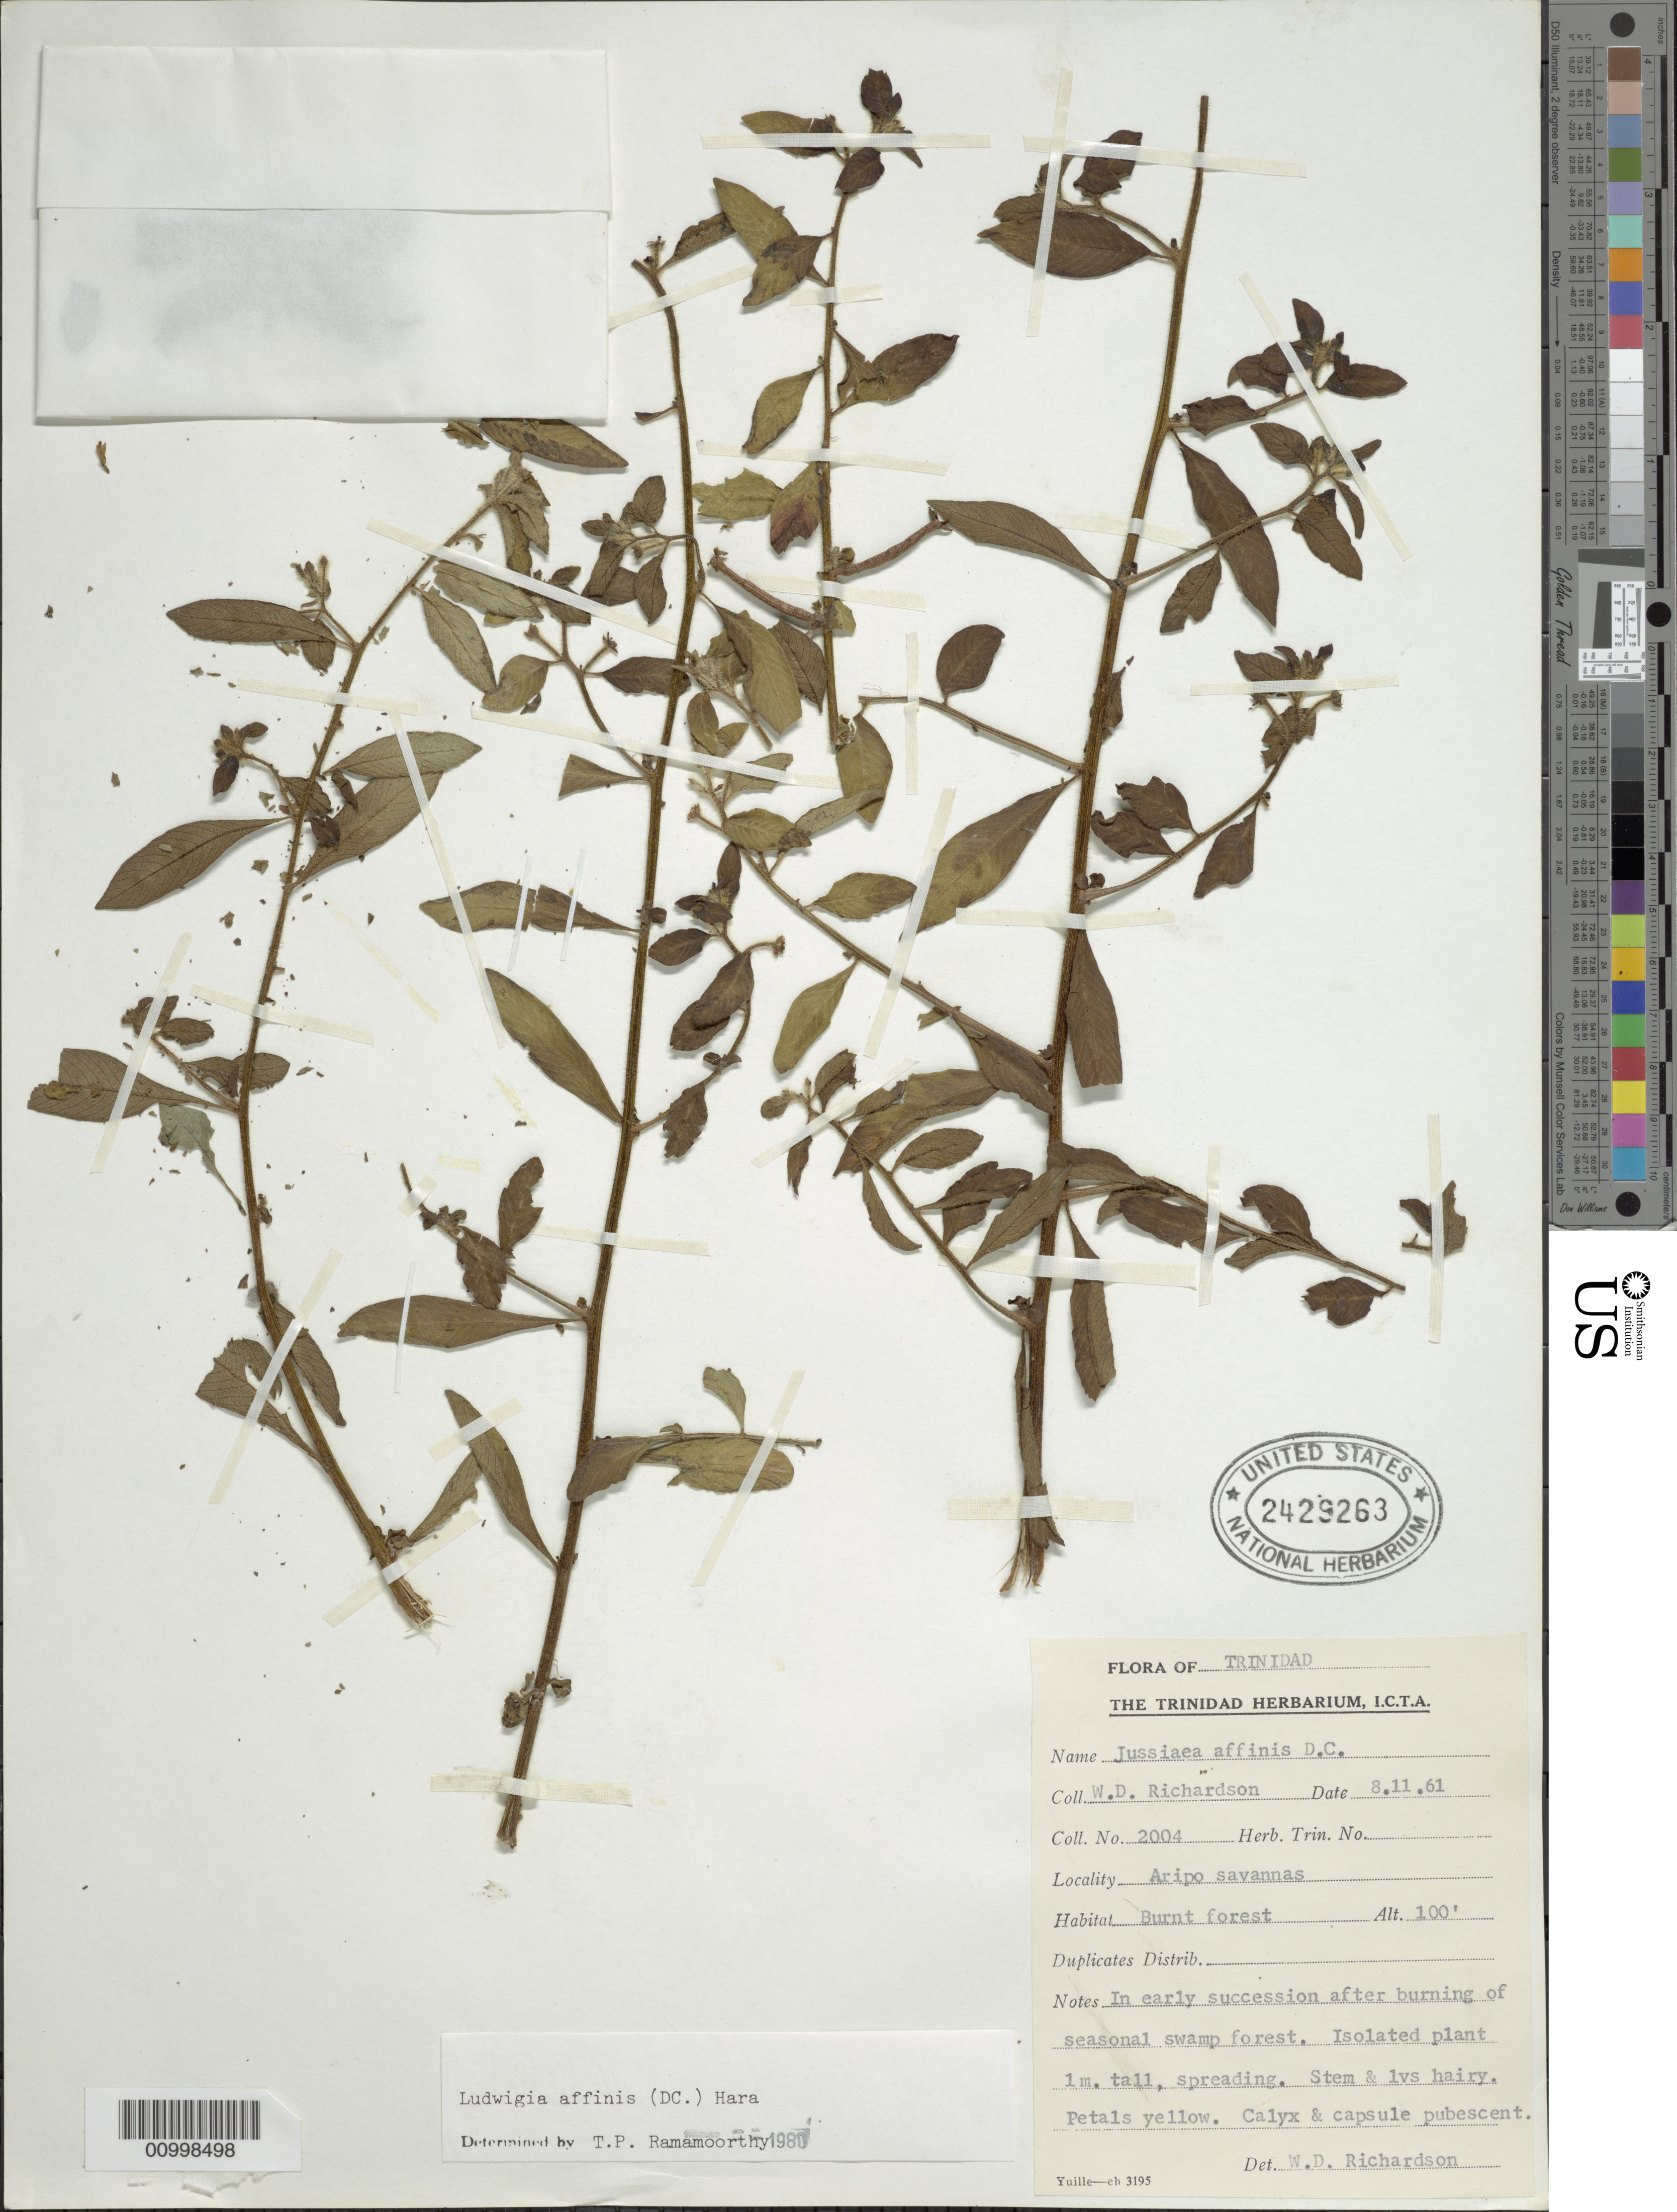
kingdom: Plantae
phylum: Tracheophyta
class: Magnoliopsida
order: Myrtales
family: Onagraceae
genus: Ludwigia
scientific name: Ludwigia affinis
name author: (DC.) H. Hara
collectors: W. D. Richardson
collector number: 2004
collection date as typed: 11 Aug 1961 or 08 Nov 1961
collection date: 1961-08-11 or 1961-11-08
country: Trinidad and Tobago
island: Trinidad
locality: Aripo savannas, burnt forest.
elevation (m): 30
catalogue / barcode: US 2429263